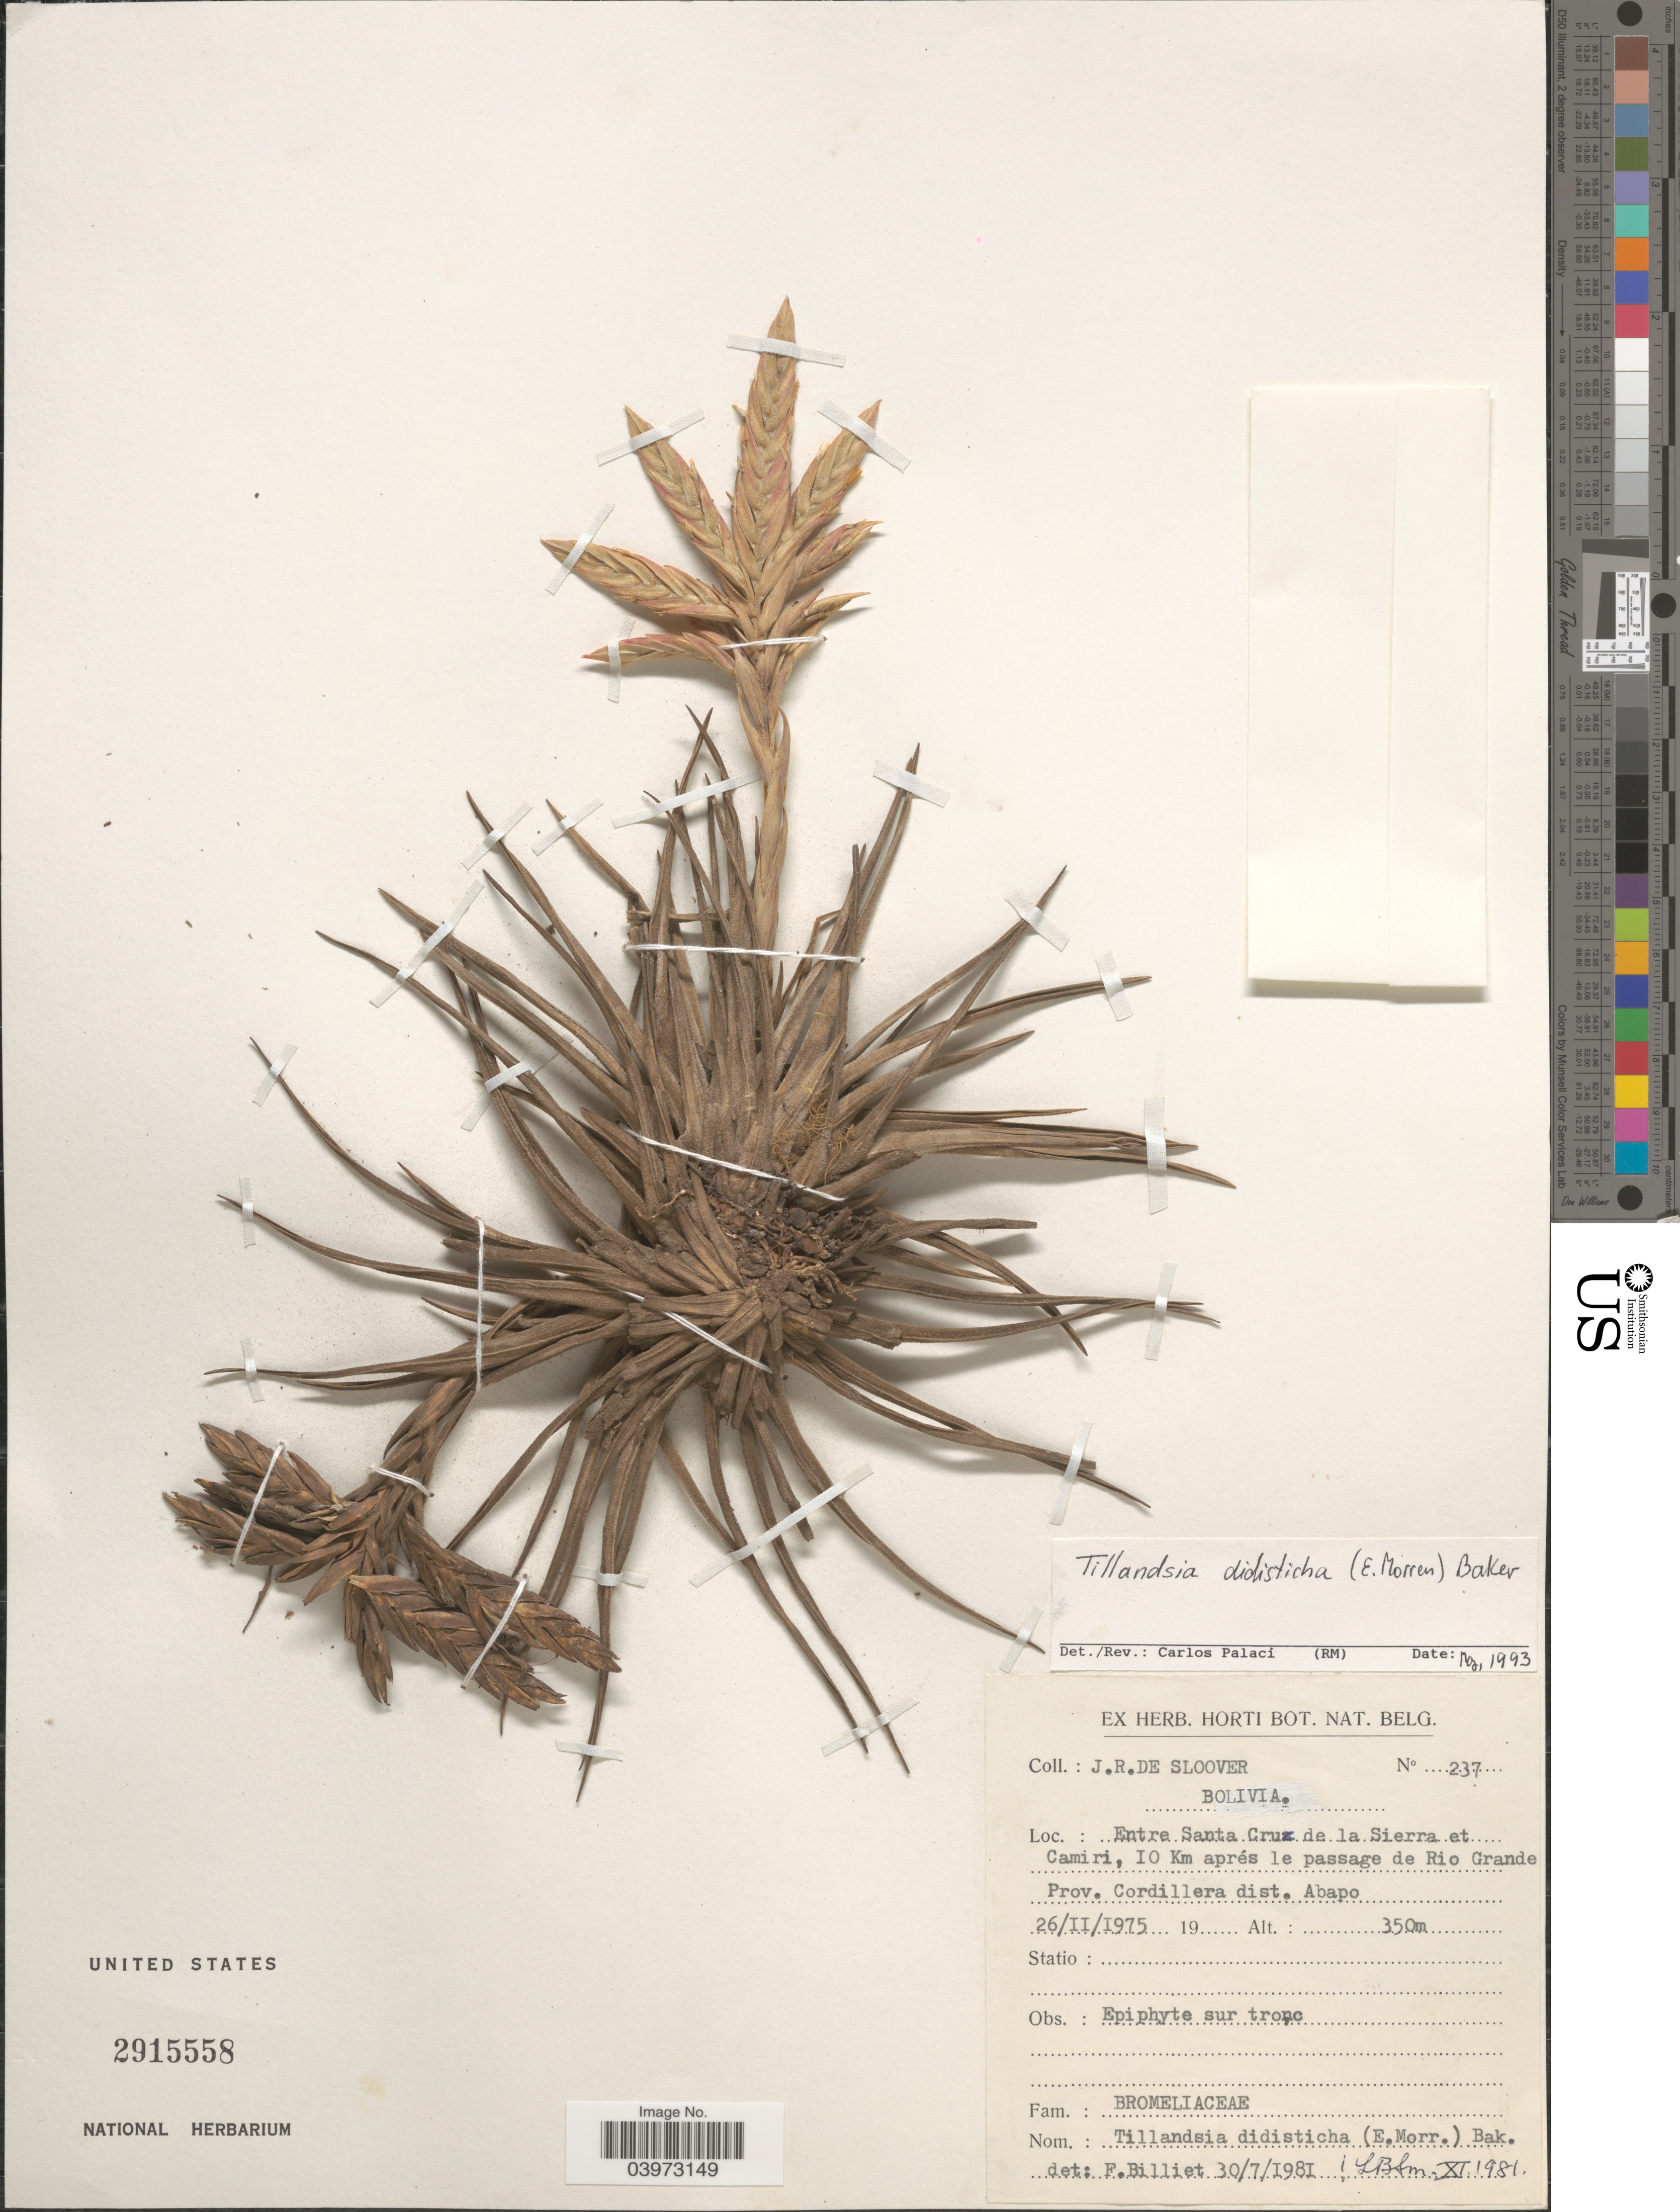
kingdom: Plantae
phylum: Tracheophyta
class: Liliopsida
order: Poales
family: Bromeliaceae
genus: Tillandsia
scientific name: Tillandsia didisticha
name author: (É. Morren) Baker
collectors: J. Sloover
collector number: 237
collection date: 1975-02-26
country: Bolivia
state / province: Santa Cruz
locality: Entre Santa Cruz de la Sierra et Camiri, 10 Km aprés le passage de Rio Grande. Prov. Cordillera dist. Abapo.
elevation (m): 350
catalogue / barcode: US 2915558